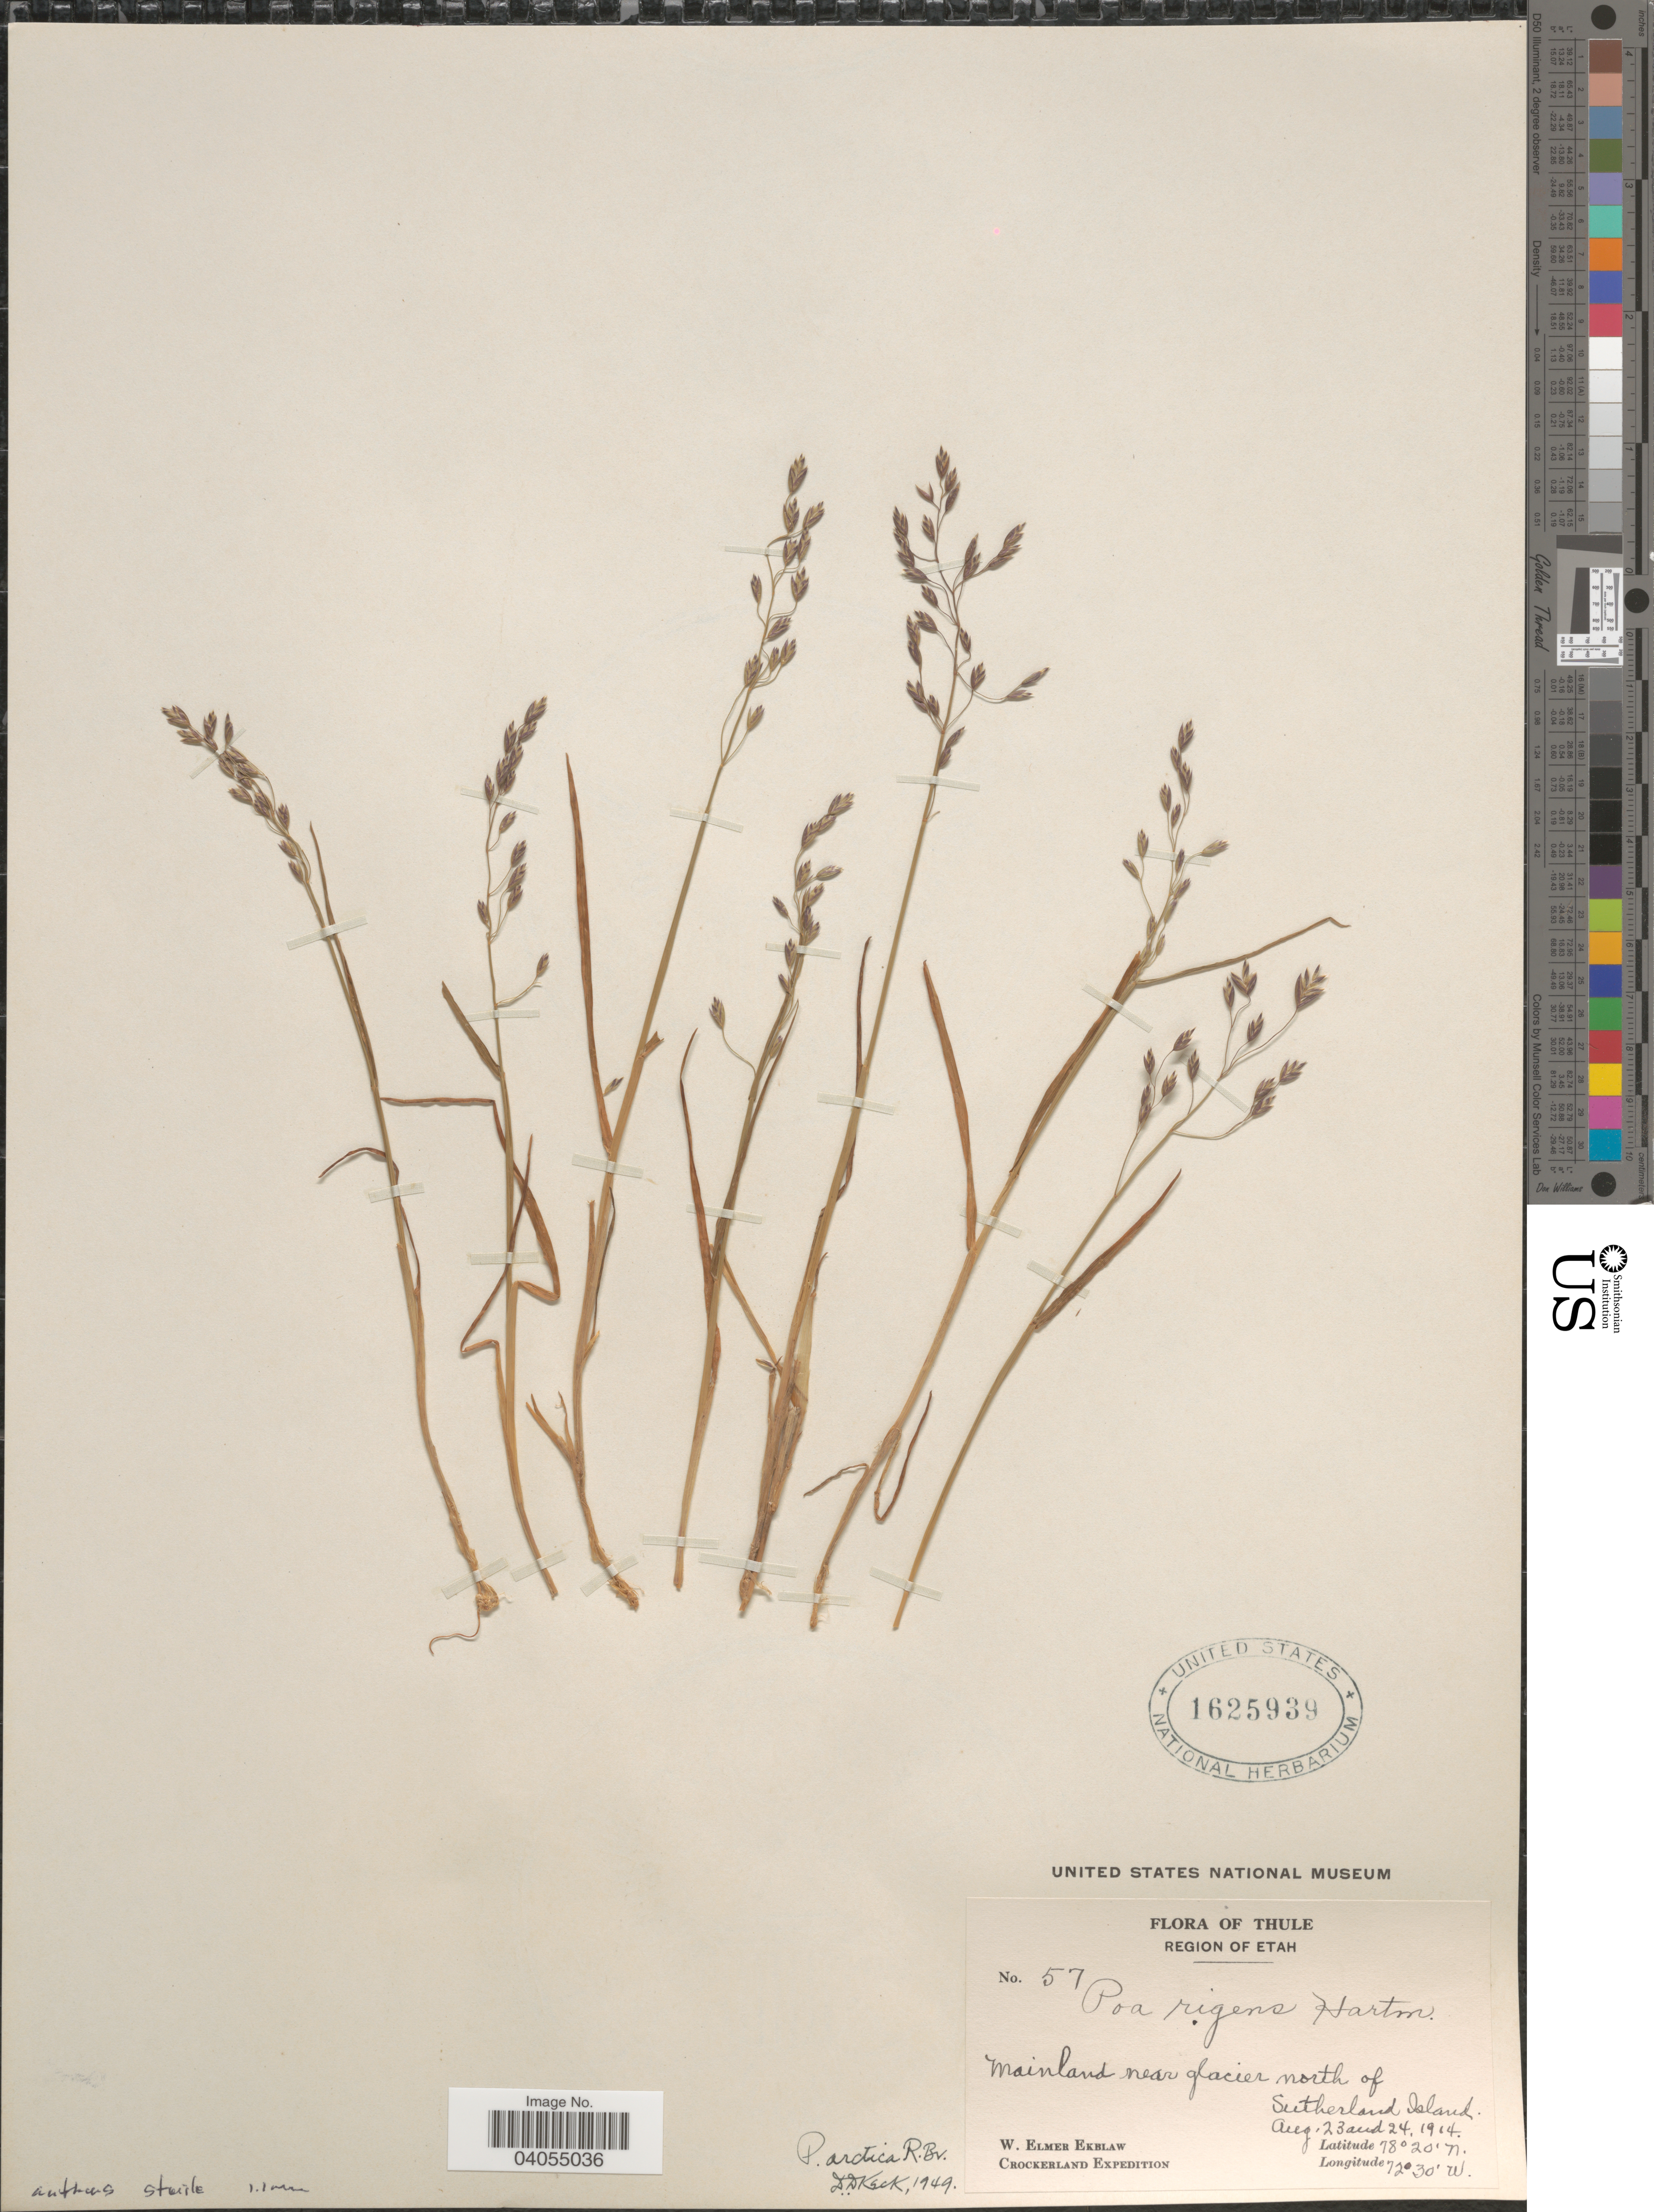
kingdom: Plantae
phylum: Tracheophyta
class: Liliopsida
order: Poales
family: Poaceae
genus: Poa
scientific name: Poa arctica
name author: R. Br.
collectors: W. Ekblaw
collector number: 57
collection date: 1914-08-23/1914-08-24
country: Greenland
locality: Thule. Region of Etah. Mainland near glacier north of Sutherland Island.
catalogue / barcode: US 1625939